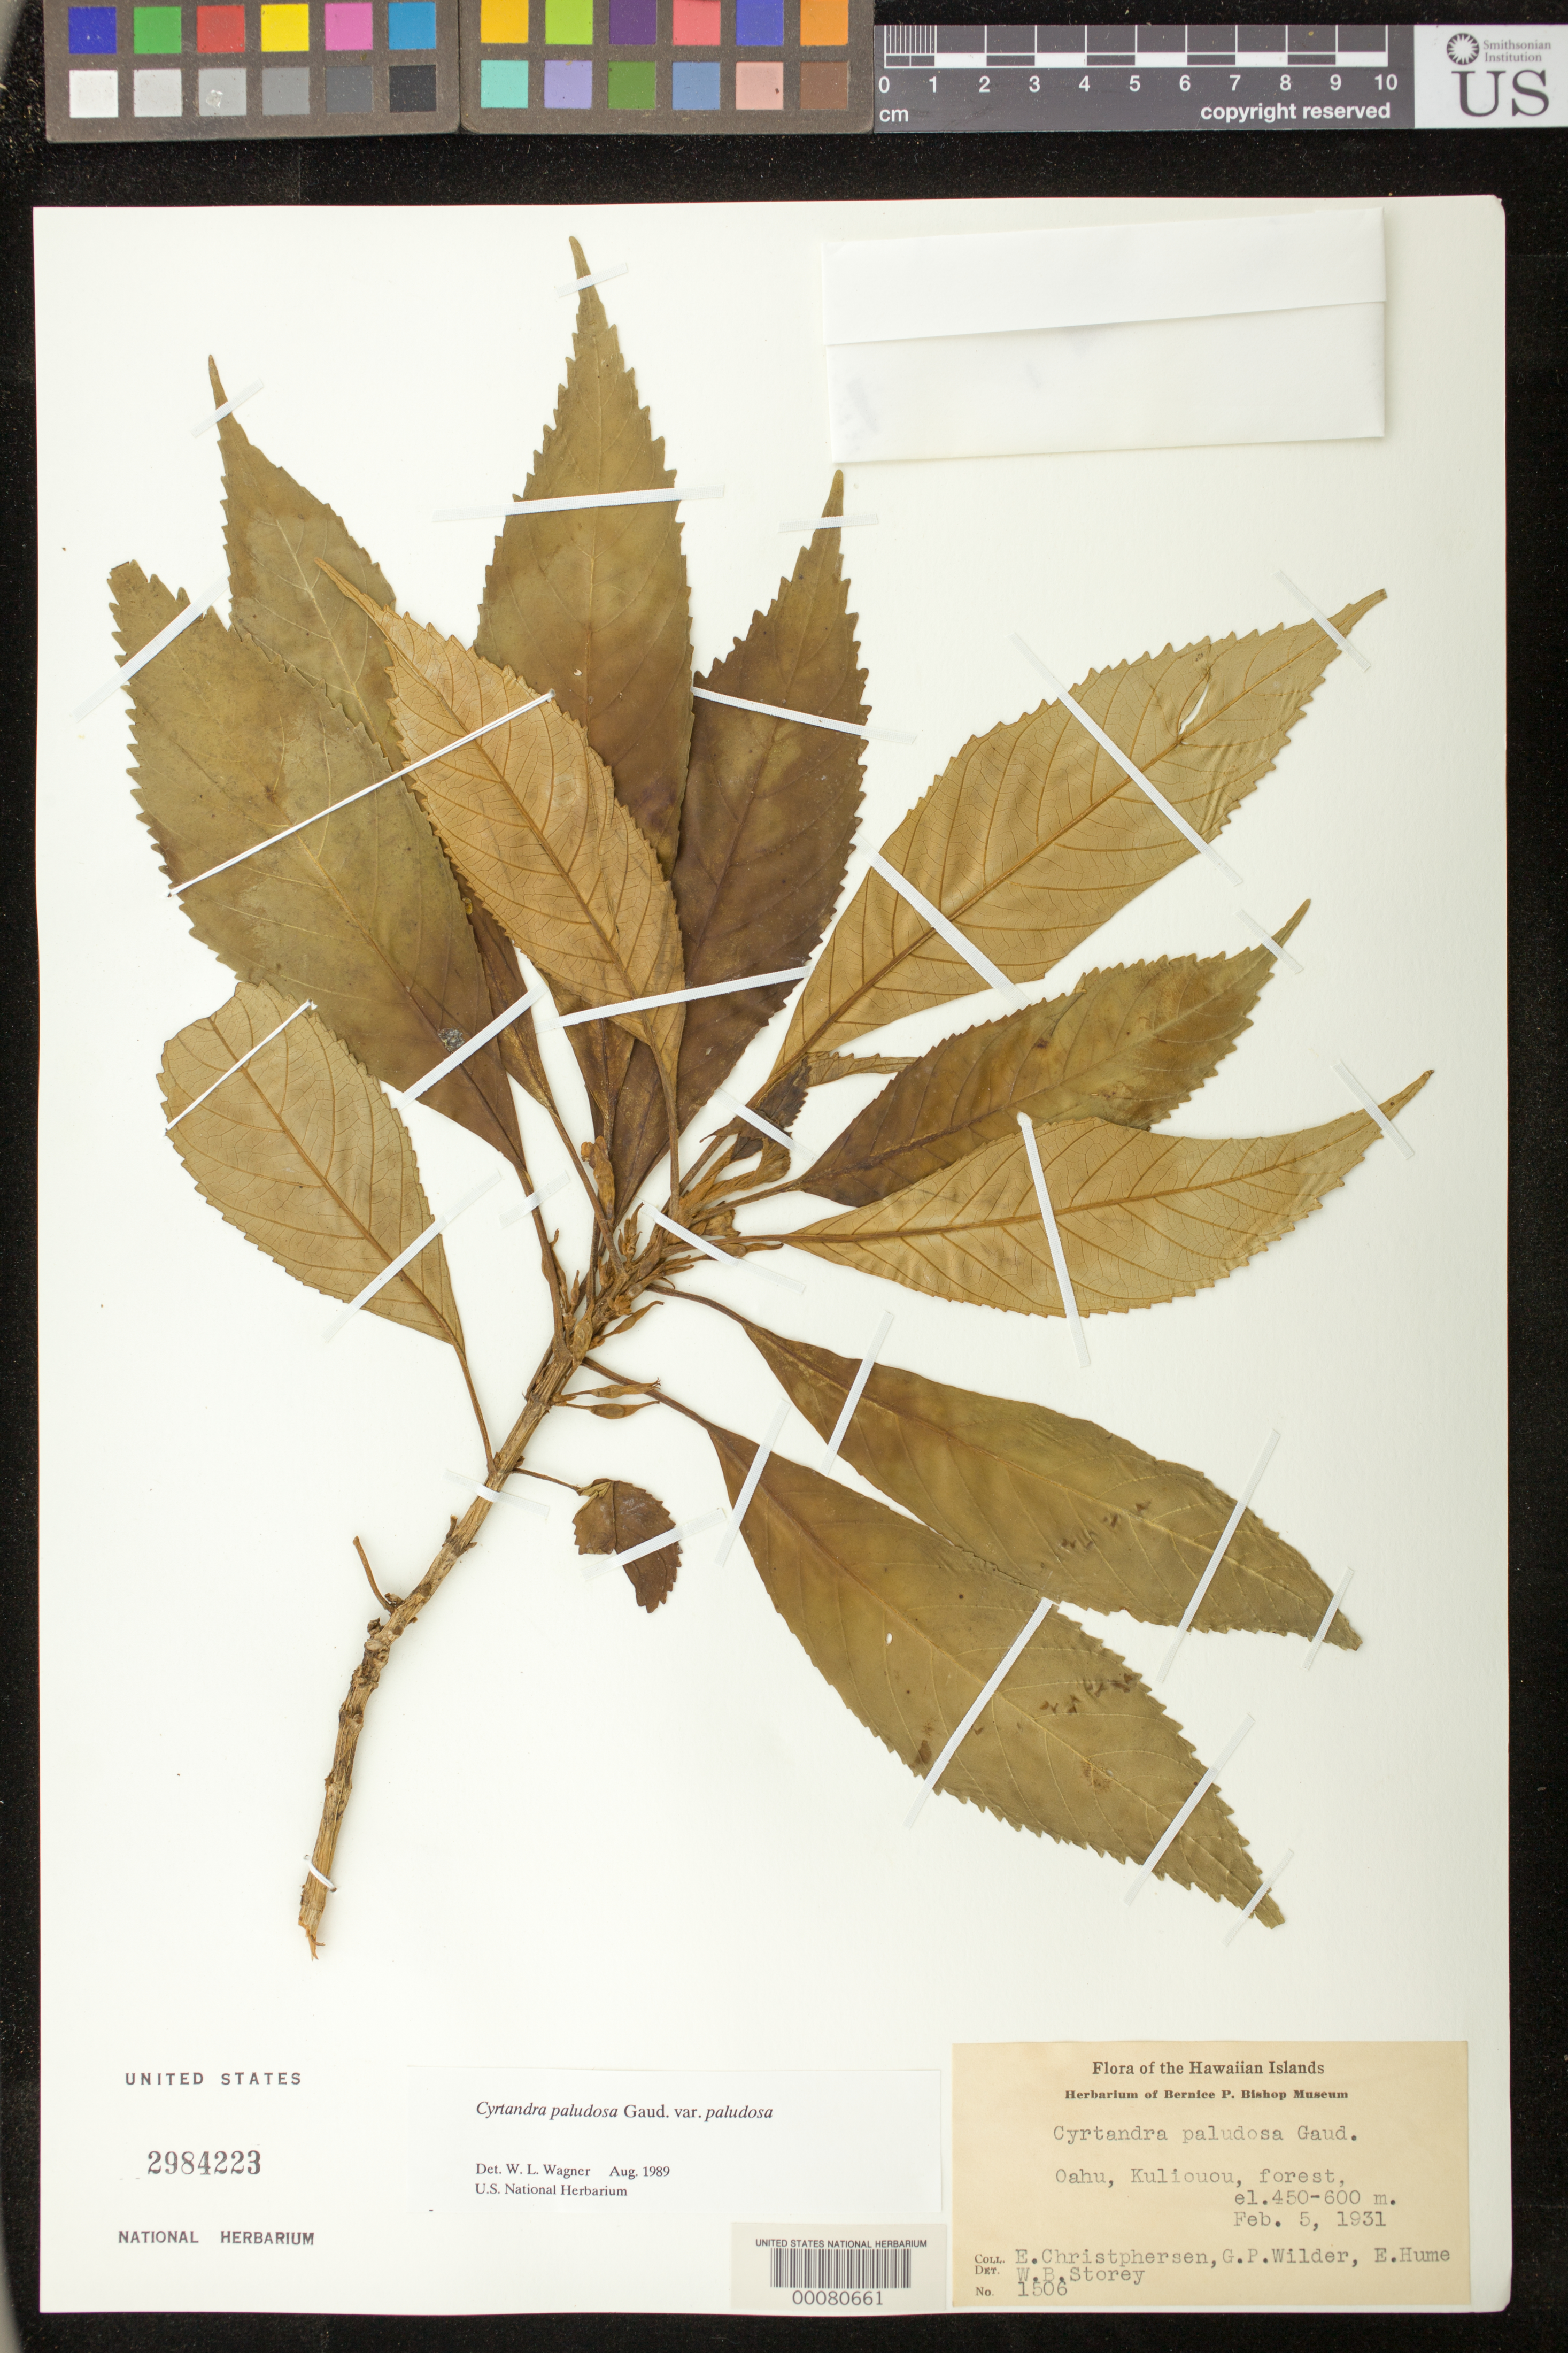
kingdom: Plantae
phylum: Tracheophyta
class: Magnoliopsida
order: Lamiales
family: Gesneriaceae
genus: Cyrtandra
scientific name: Cyrtandra paludosa var. paludosa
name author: Gaudich.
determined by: Storey, W. B.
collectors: E. Christophersen & et al.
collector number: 1506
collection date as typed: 05 Feb 1931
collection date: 1931-02-05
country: United States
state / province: Hawaii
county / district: Honolulu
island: Oahu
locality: Kuliouou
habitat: Forest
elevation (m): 450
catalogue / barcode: US 2984223